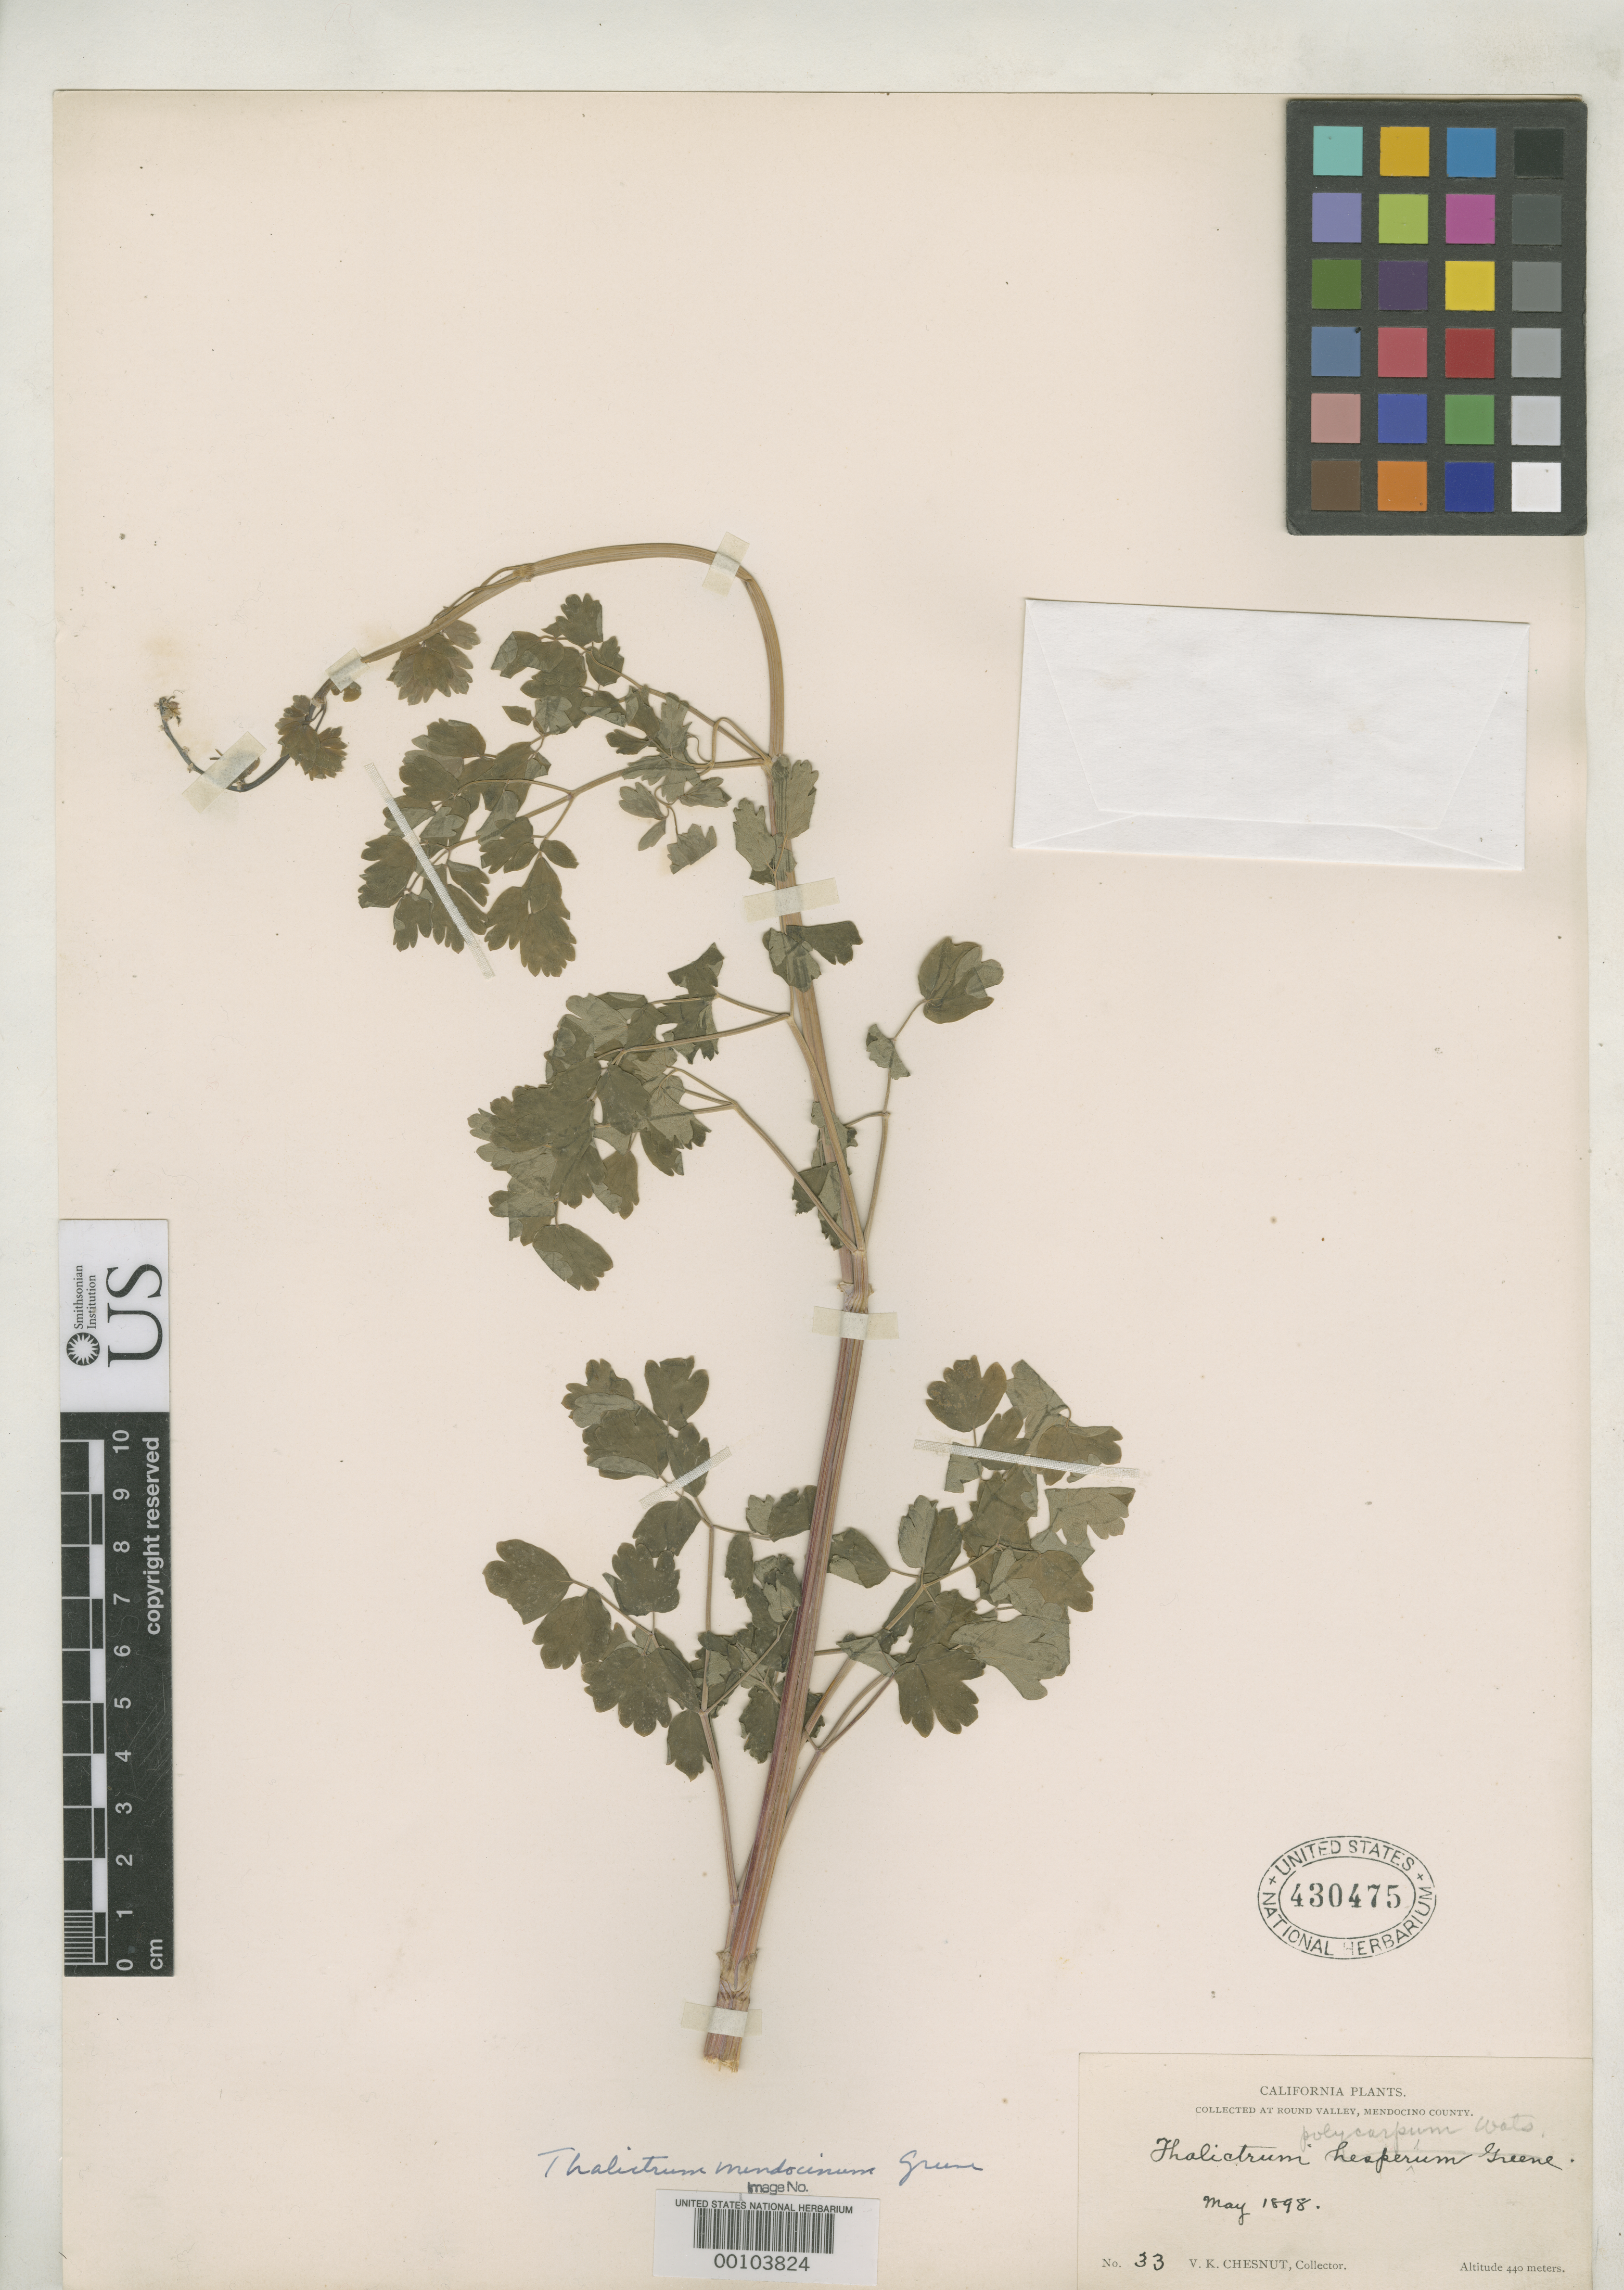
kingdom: Plantae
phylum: Tracheophyta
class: Magnoliopsida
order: Ranunculales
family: Ranunculaceae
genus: Thalictrum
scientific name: Thalictrum mendocinum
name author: Greene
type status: Holotype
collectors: V. K. Chesnut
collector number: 33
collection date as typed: May 1898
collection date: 1898-05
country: United States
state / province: California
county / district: Mendocino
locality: Round Valley.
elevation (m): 440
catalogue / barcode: US 430475